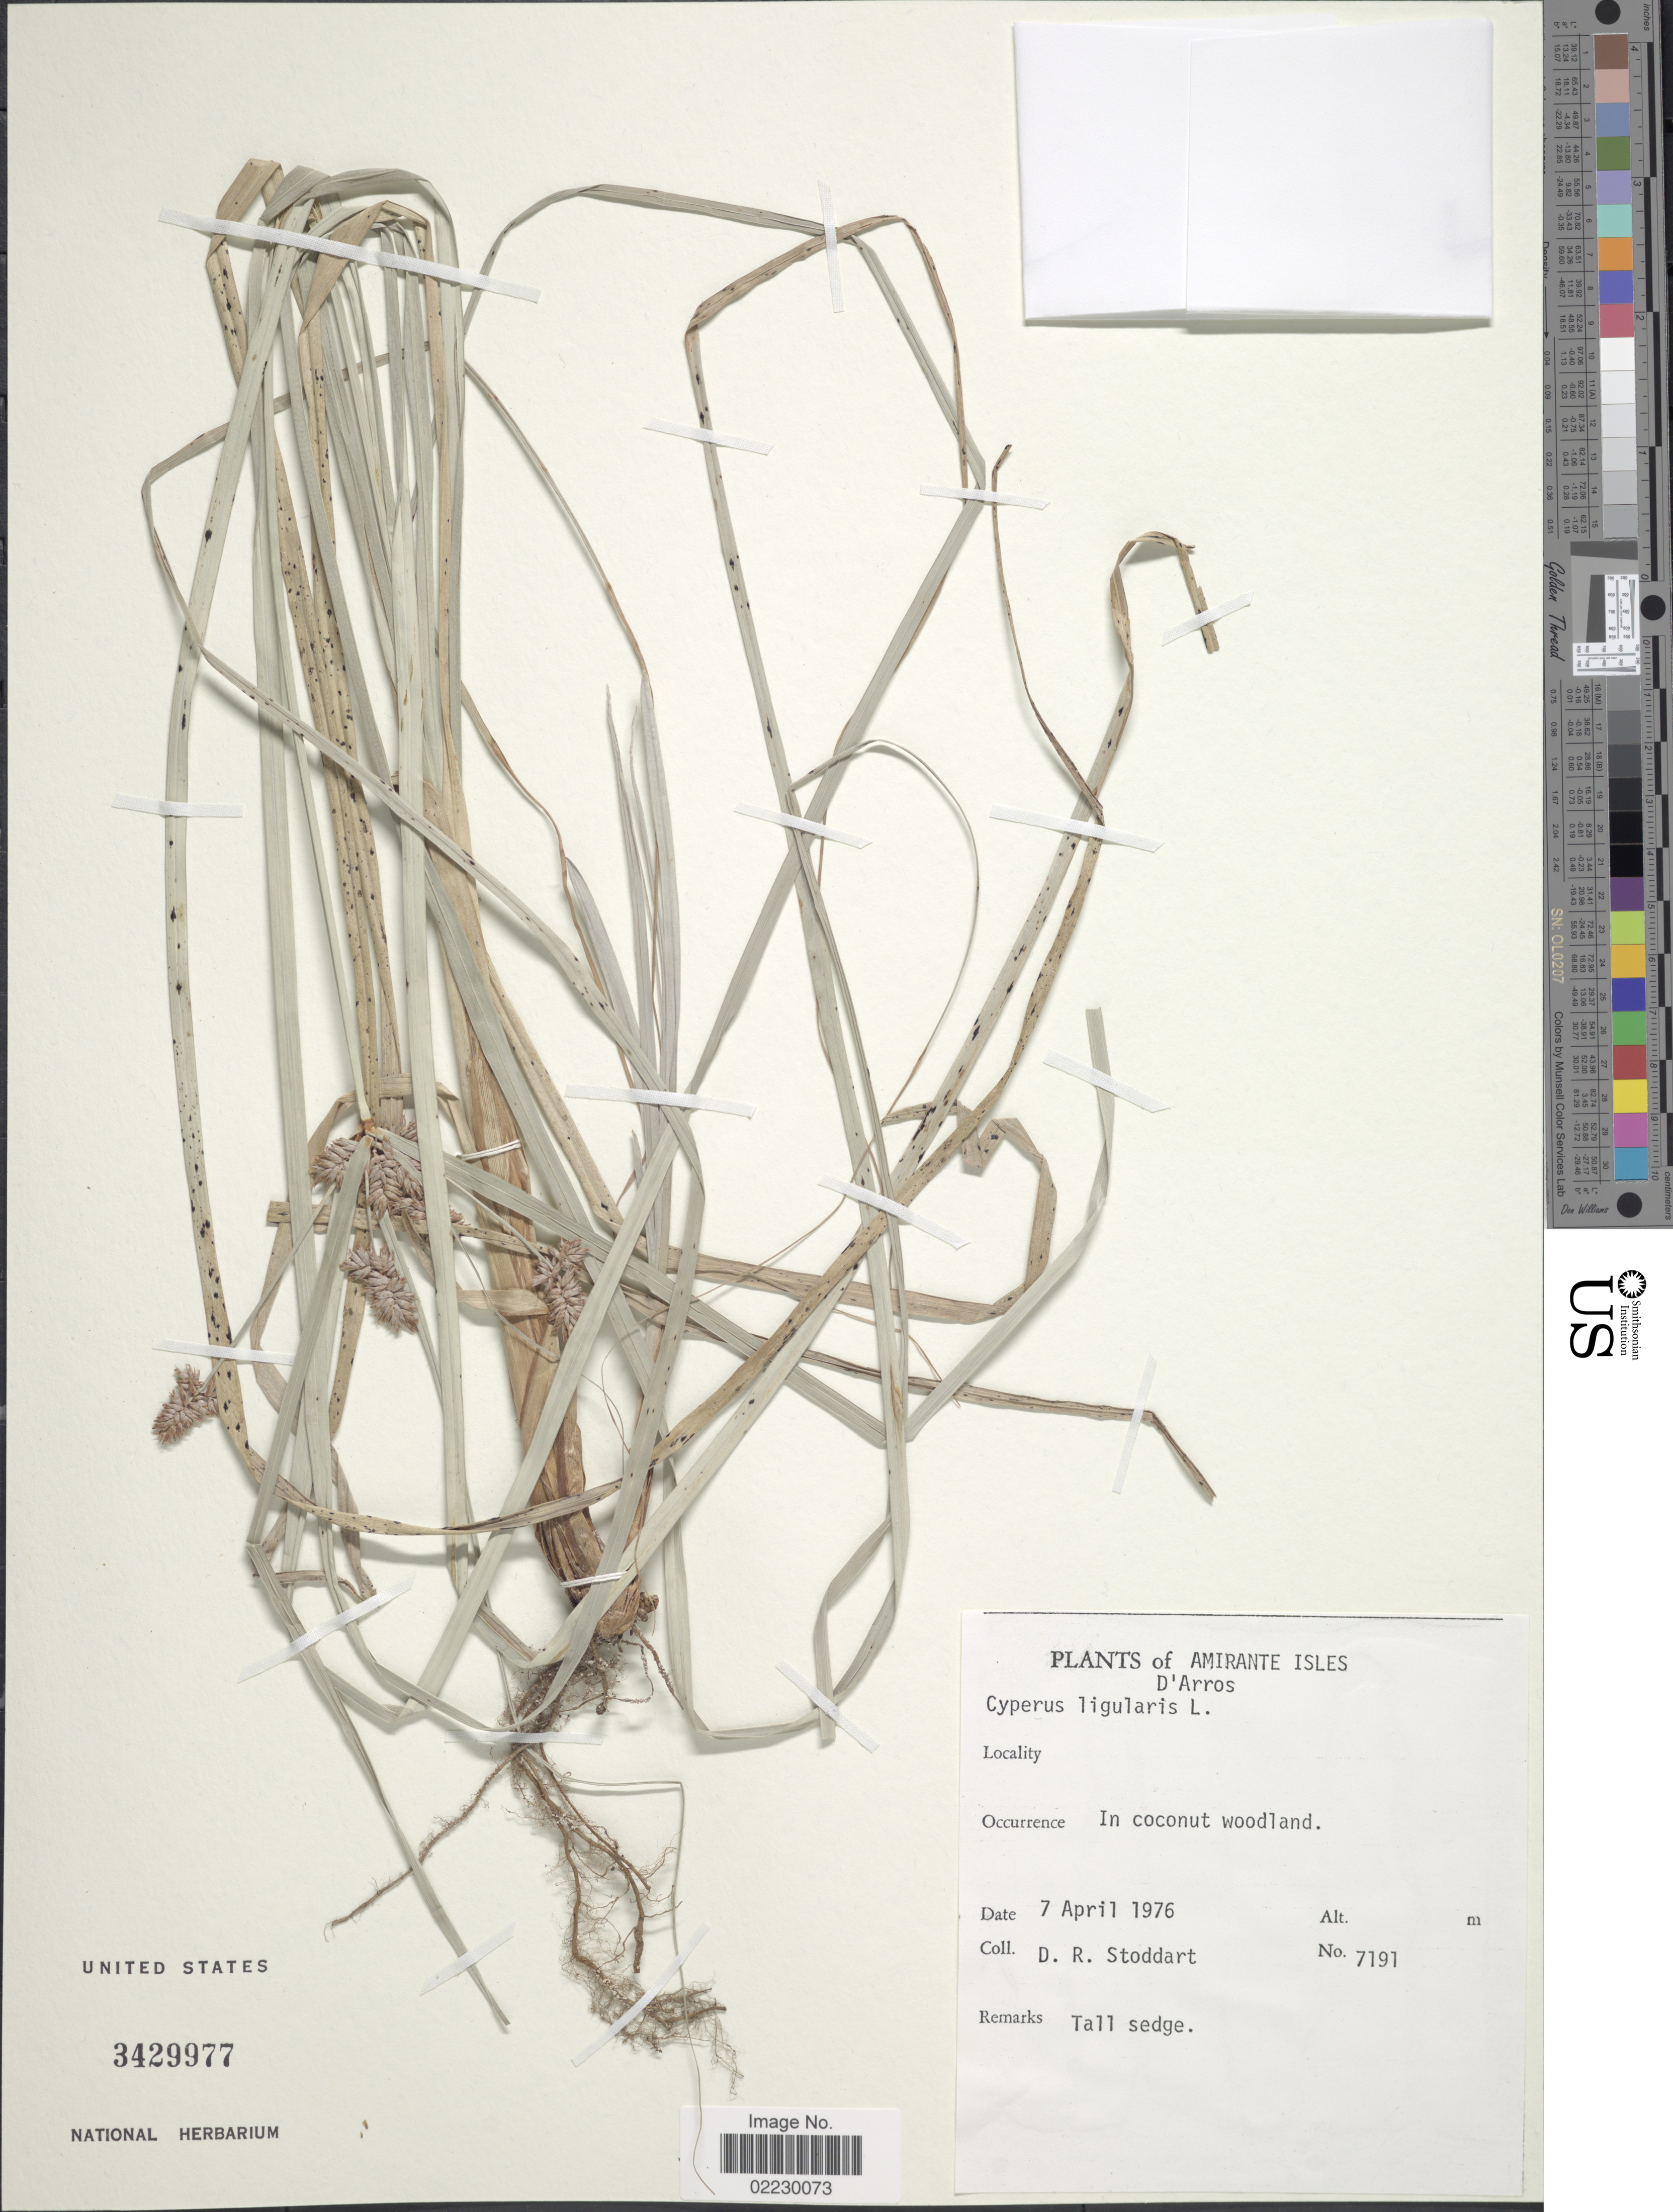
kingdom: Plantae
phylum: Tracheophyta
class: Liliopsida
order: Poales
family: Cyperaceae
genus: Cyperus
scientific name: Cyperus ligularis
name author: L.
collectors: D. R. Stoddart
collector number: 7191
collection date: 1976-04-07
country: Seychelles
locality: Amirante Isles, D'Arros, coconut woodland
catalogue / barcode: US 3429977